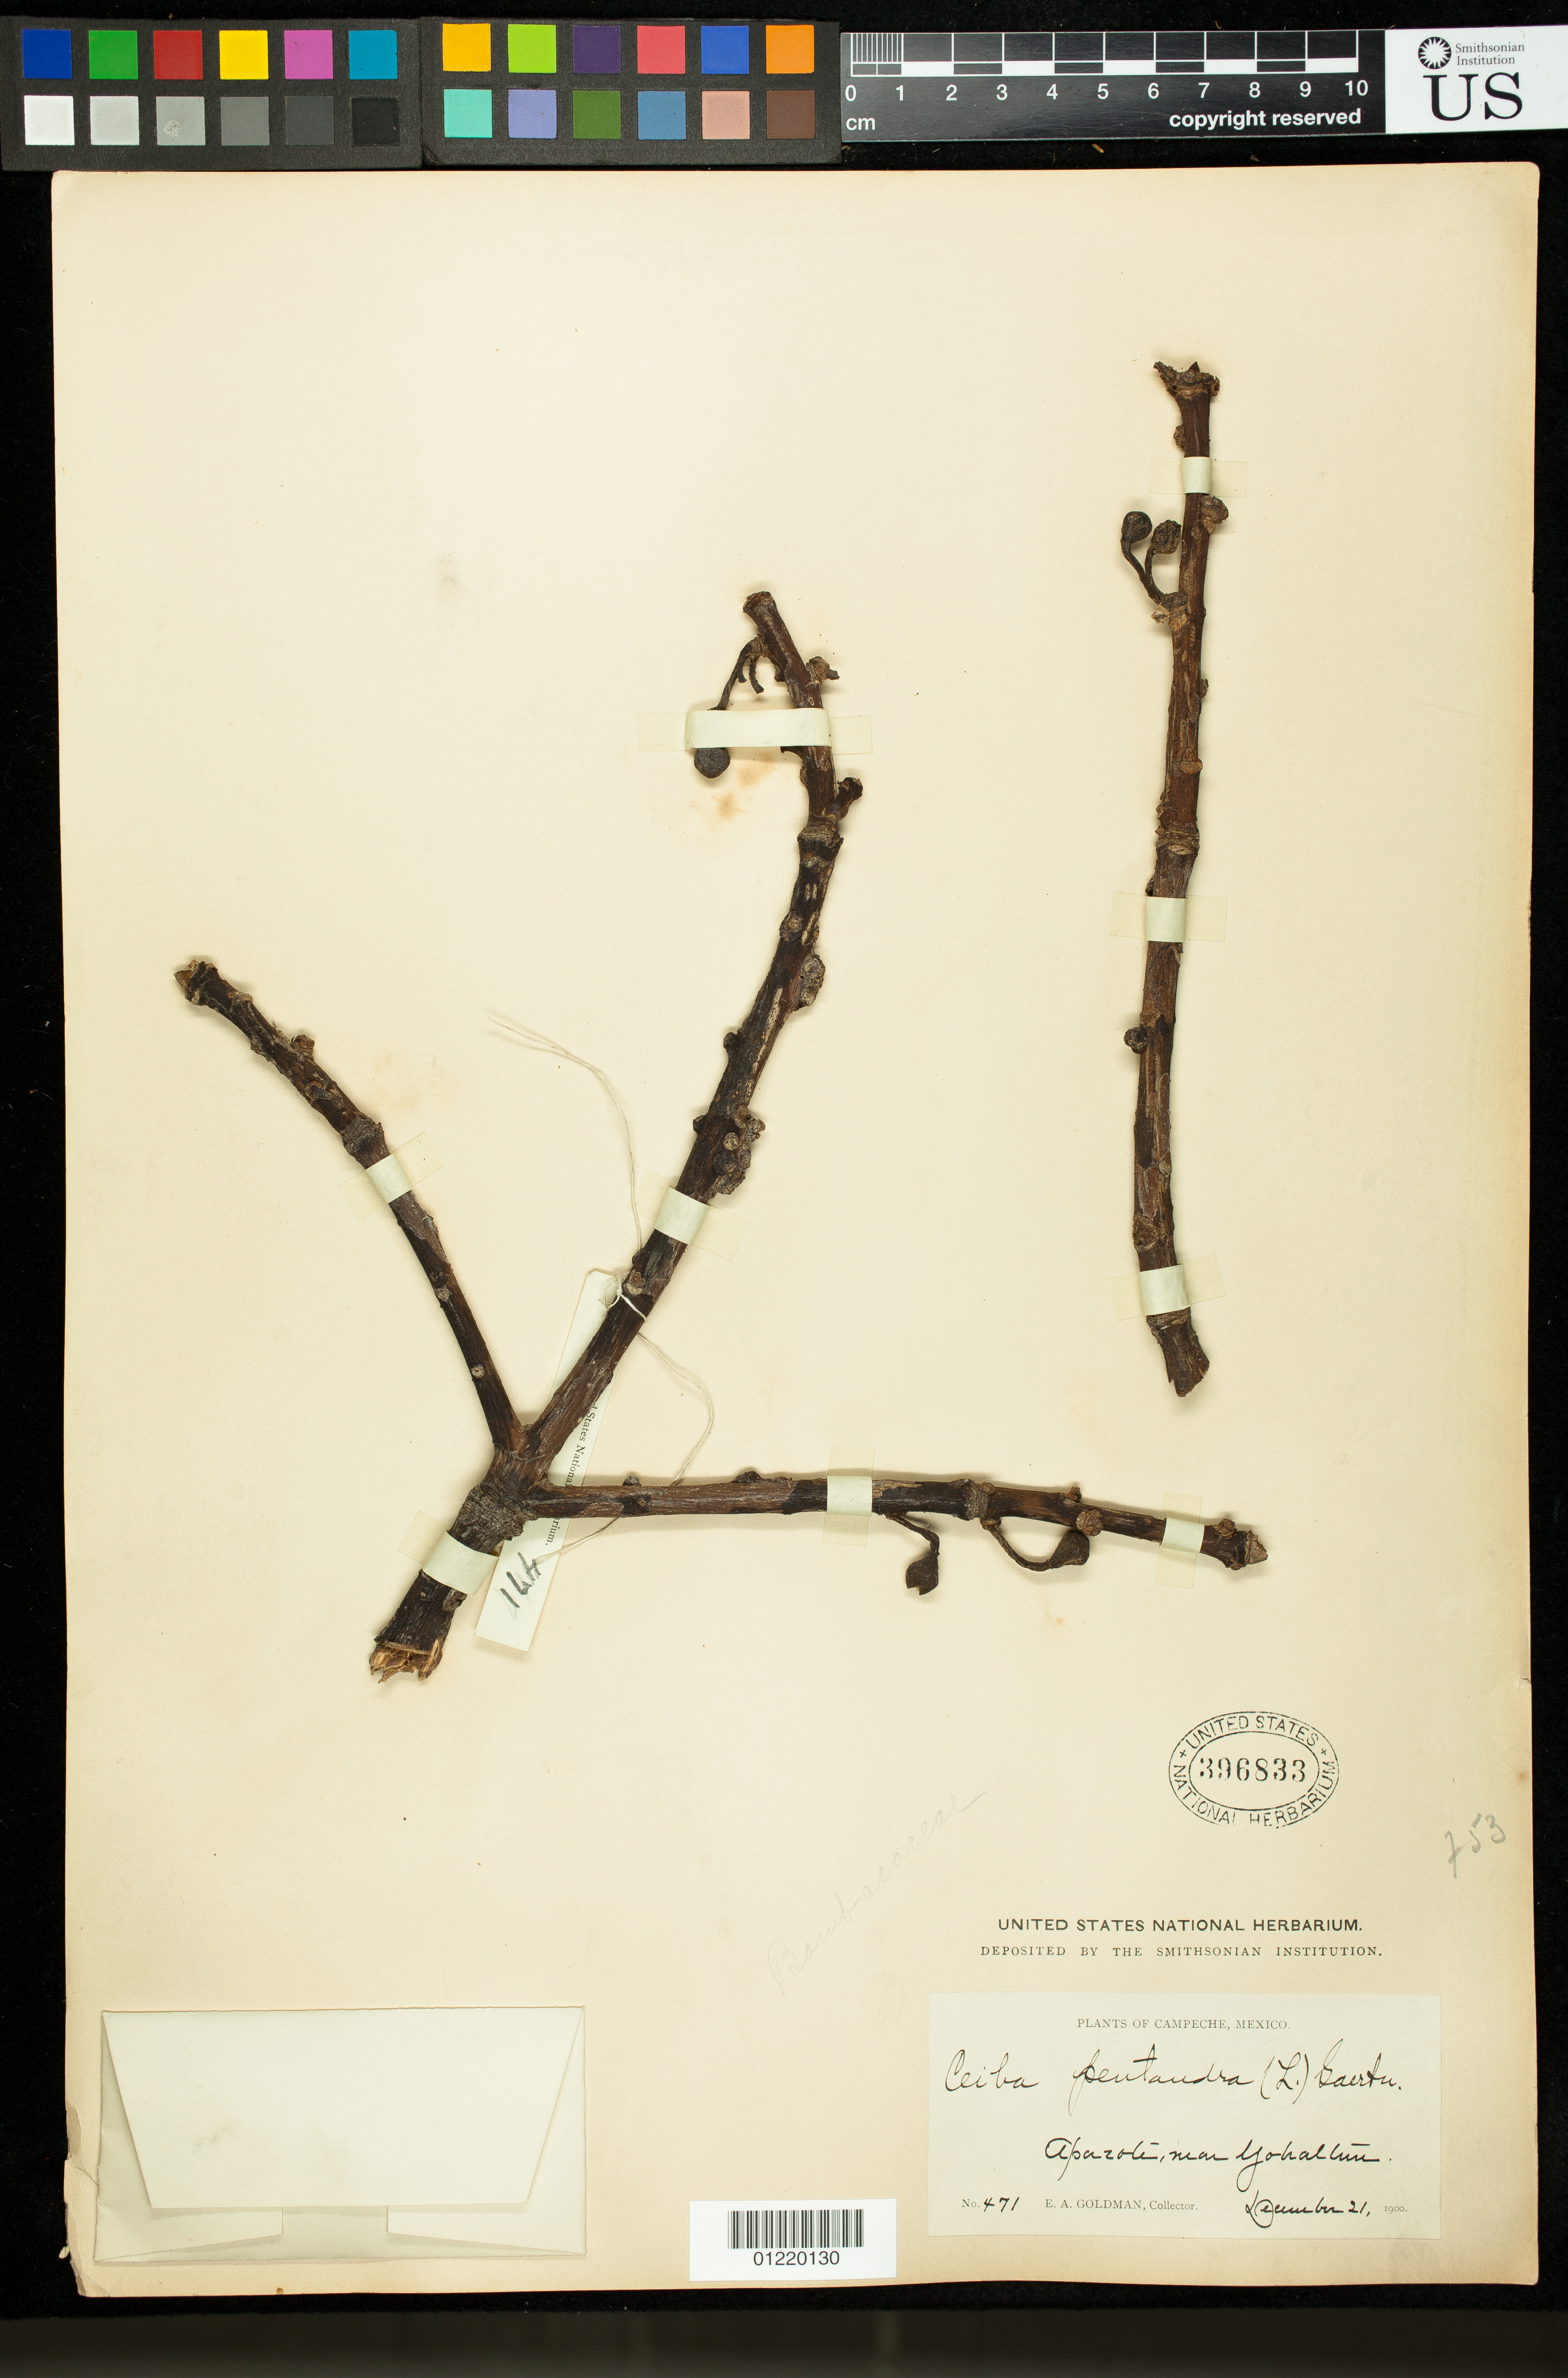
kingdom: Plantae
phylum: Tracheophyta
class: Magnoliopsida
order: Malvales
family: Malvaceae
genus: Ceiba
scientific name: Ceiba parvifolia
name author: Rose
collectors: E. A. Goldman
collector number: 471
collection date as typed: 12/21/1900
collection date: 1900-12-21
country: Mexico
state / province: Campeche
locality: Apazote, near Yohaltun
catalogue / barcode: US 396833